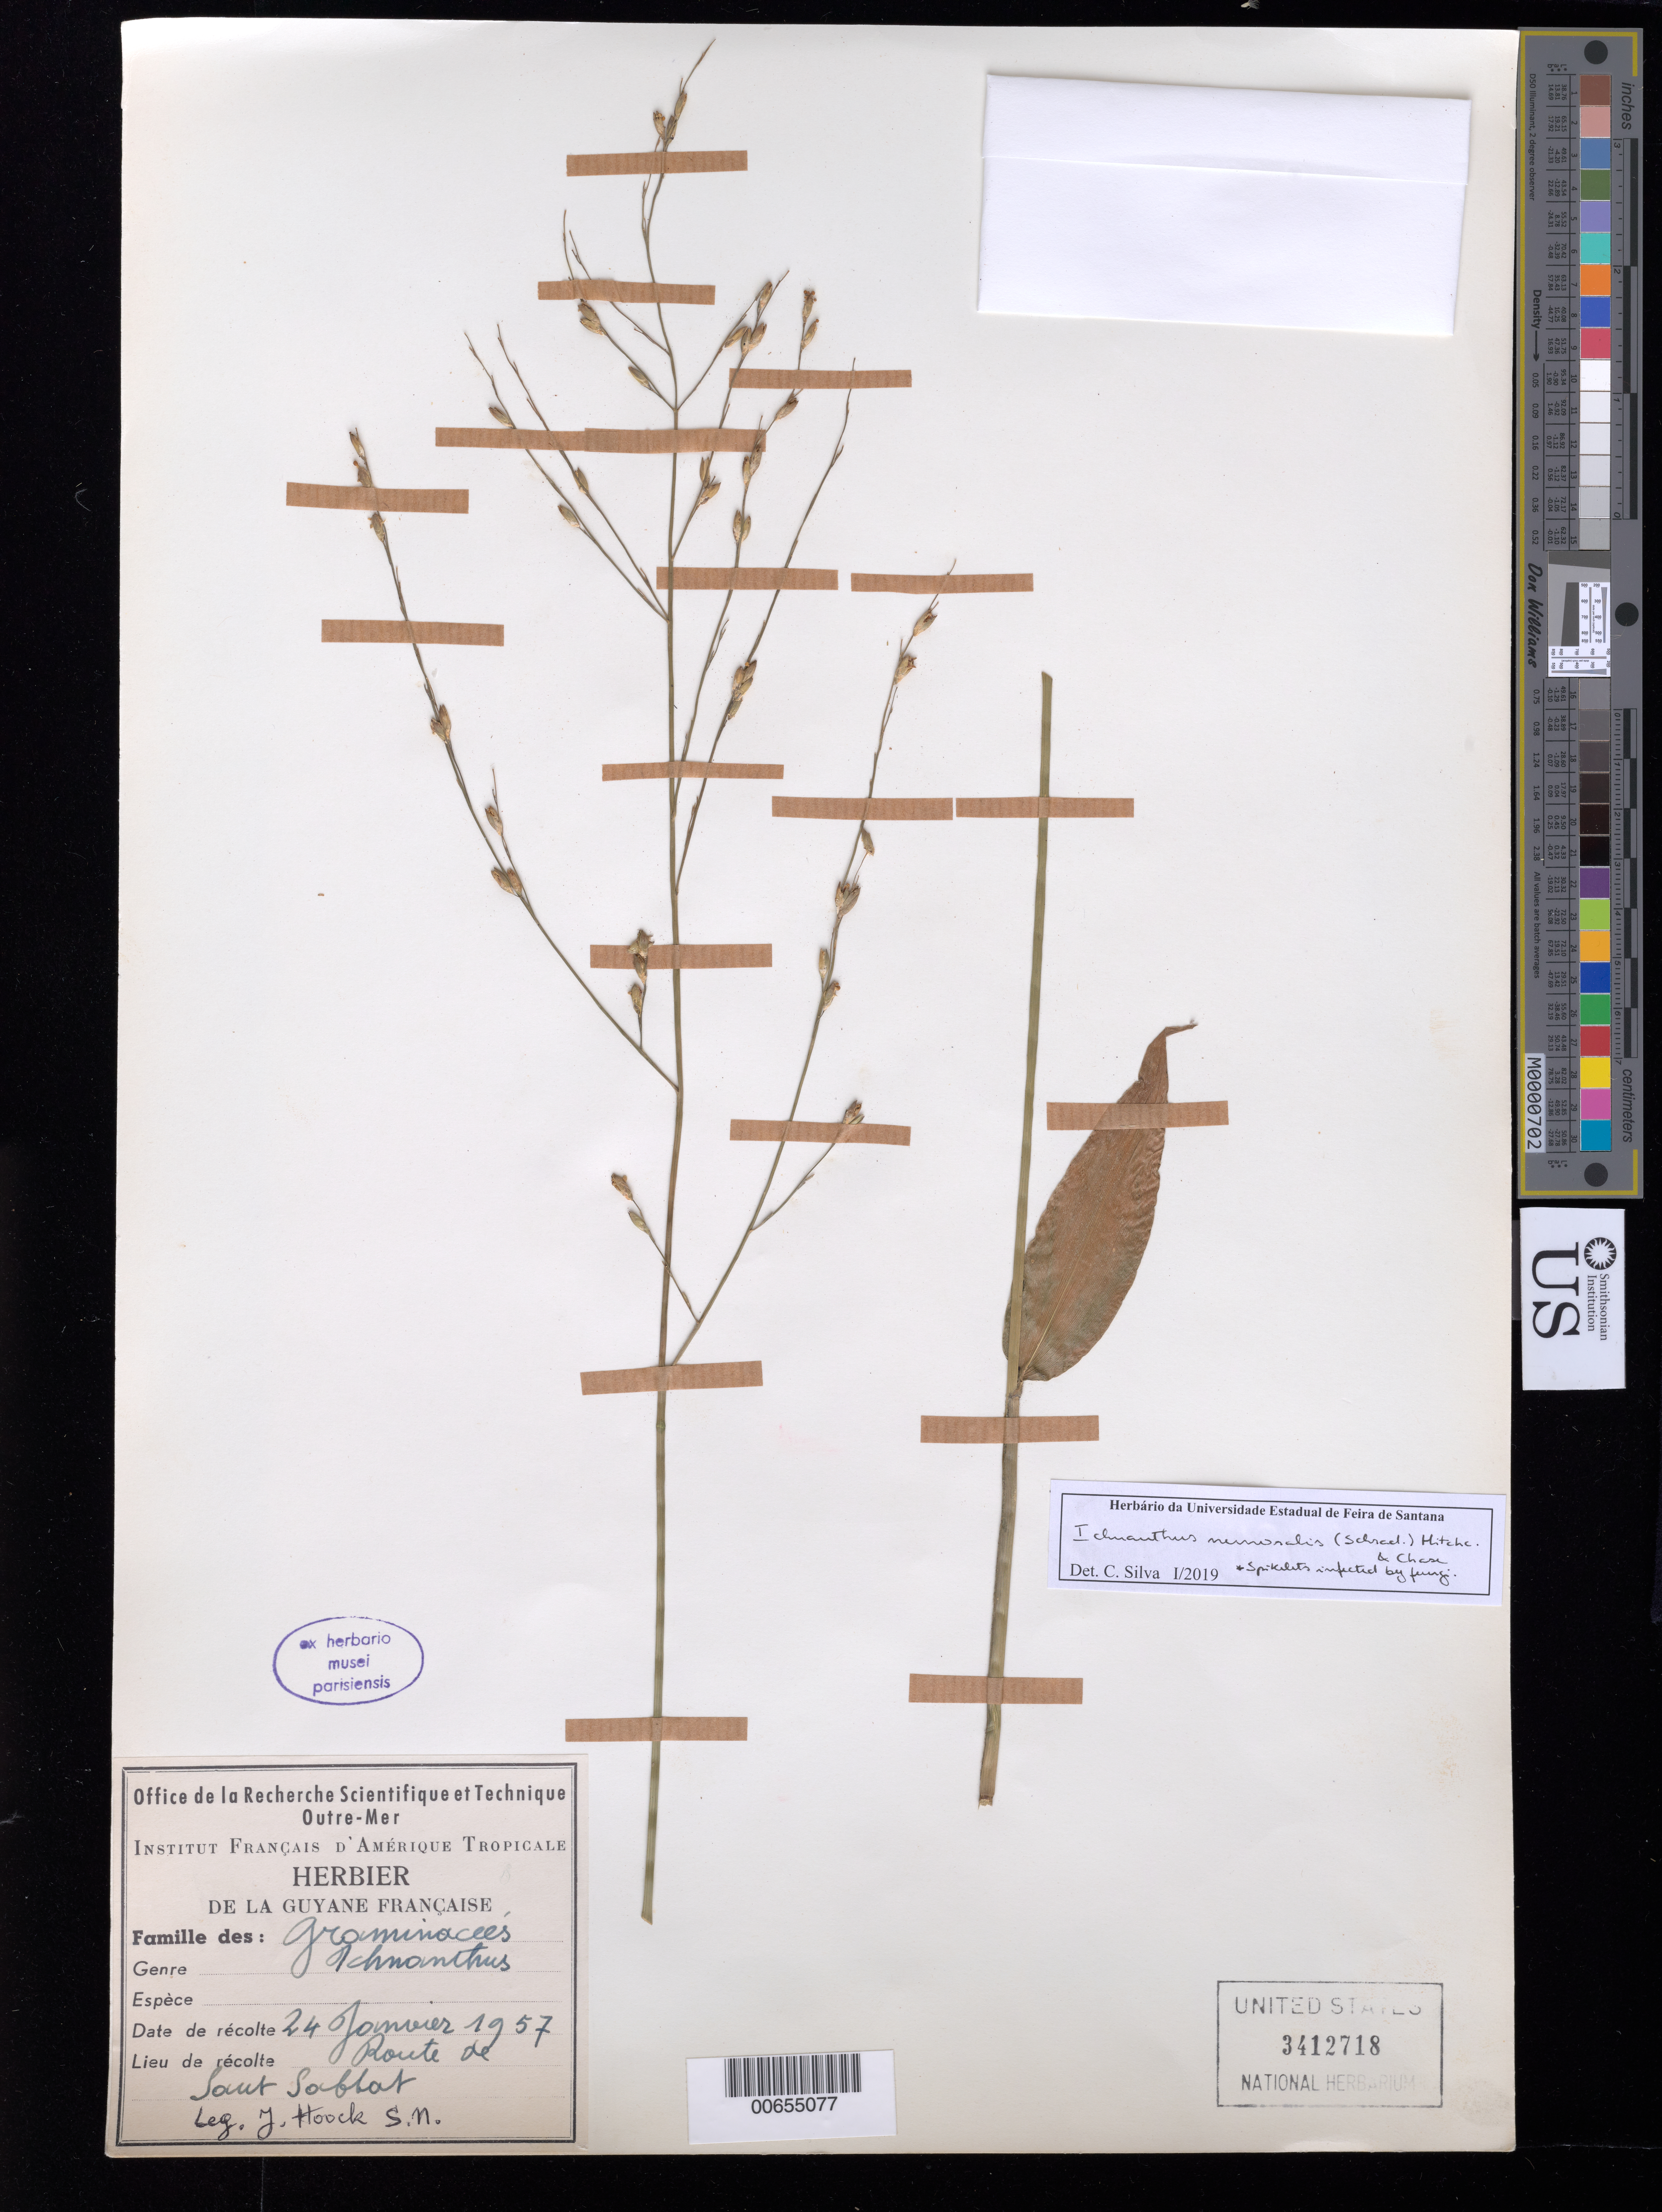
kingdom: Plantae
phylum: Tracheophyta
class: Liliopsida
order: Poales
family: Poaceae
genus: Ichnanthus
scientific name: Ichnanthus nemoralis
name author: (Schrad.) Hitchc. & Chase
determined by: Silva, C.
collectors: J. Hoock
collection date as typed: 24-Jan-57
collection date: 1957-01-24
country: French Guiana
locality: Route de Saut Sabbat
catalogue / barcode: US 3412718